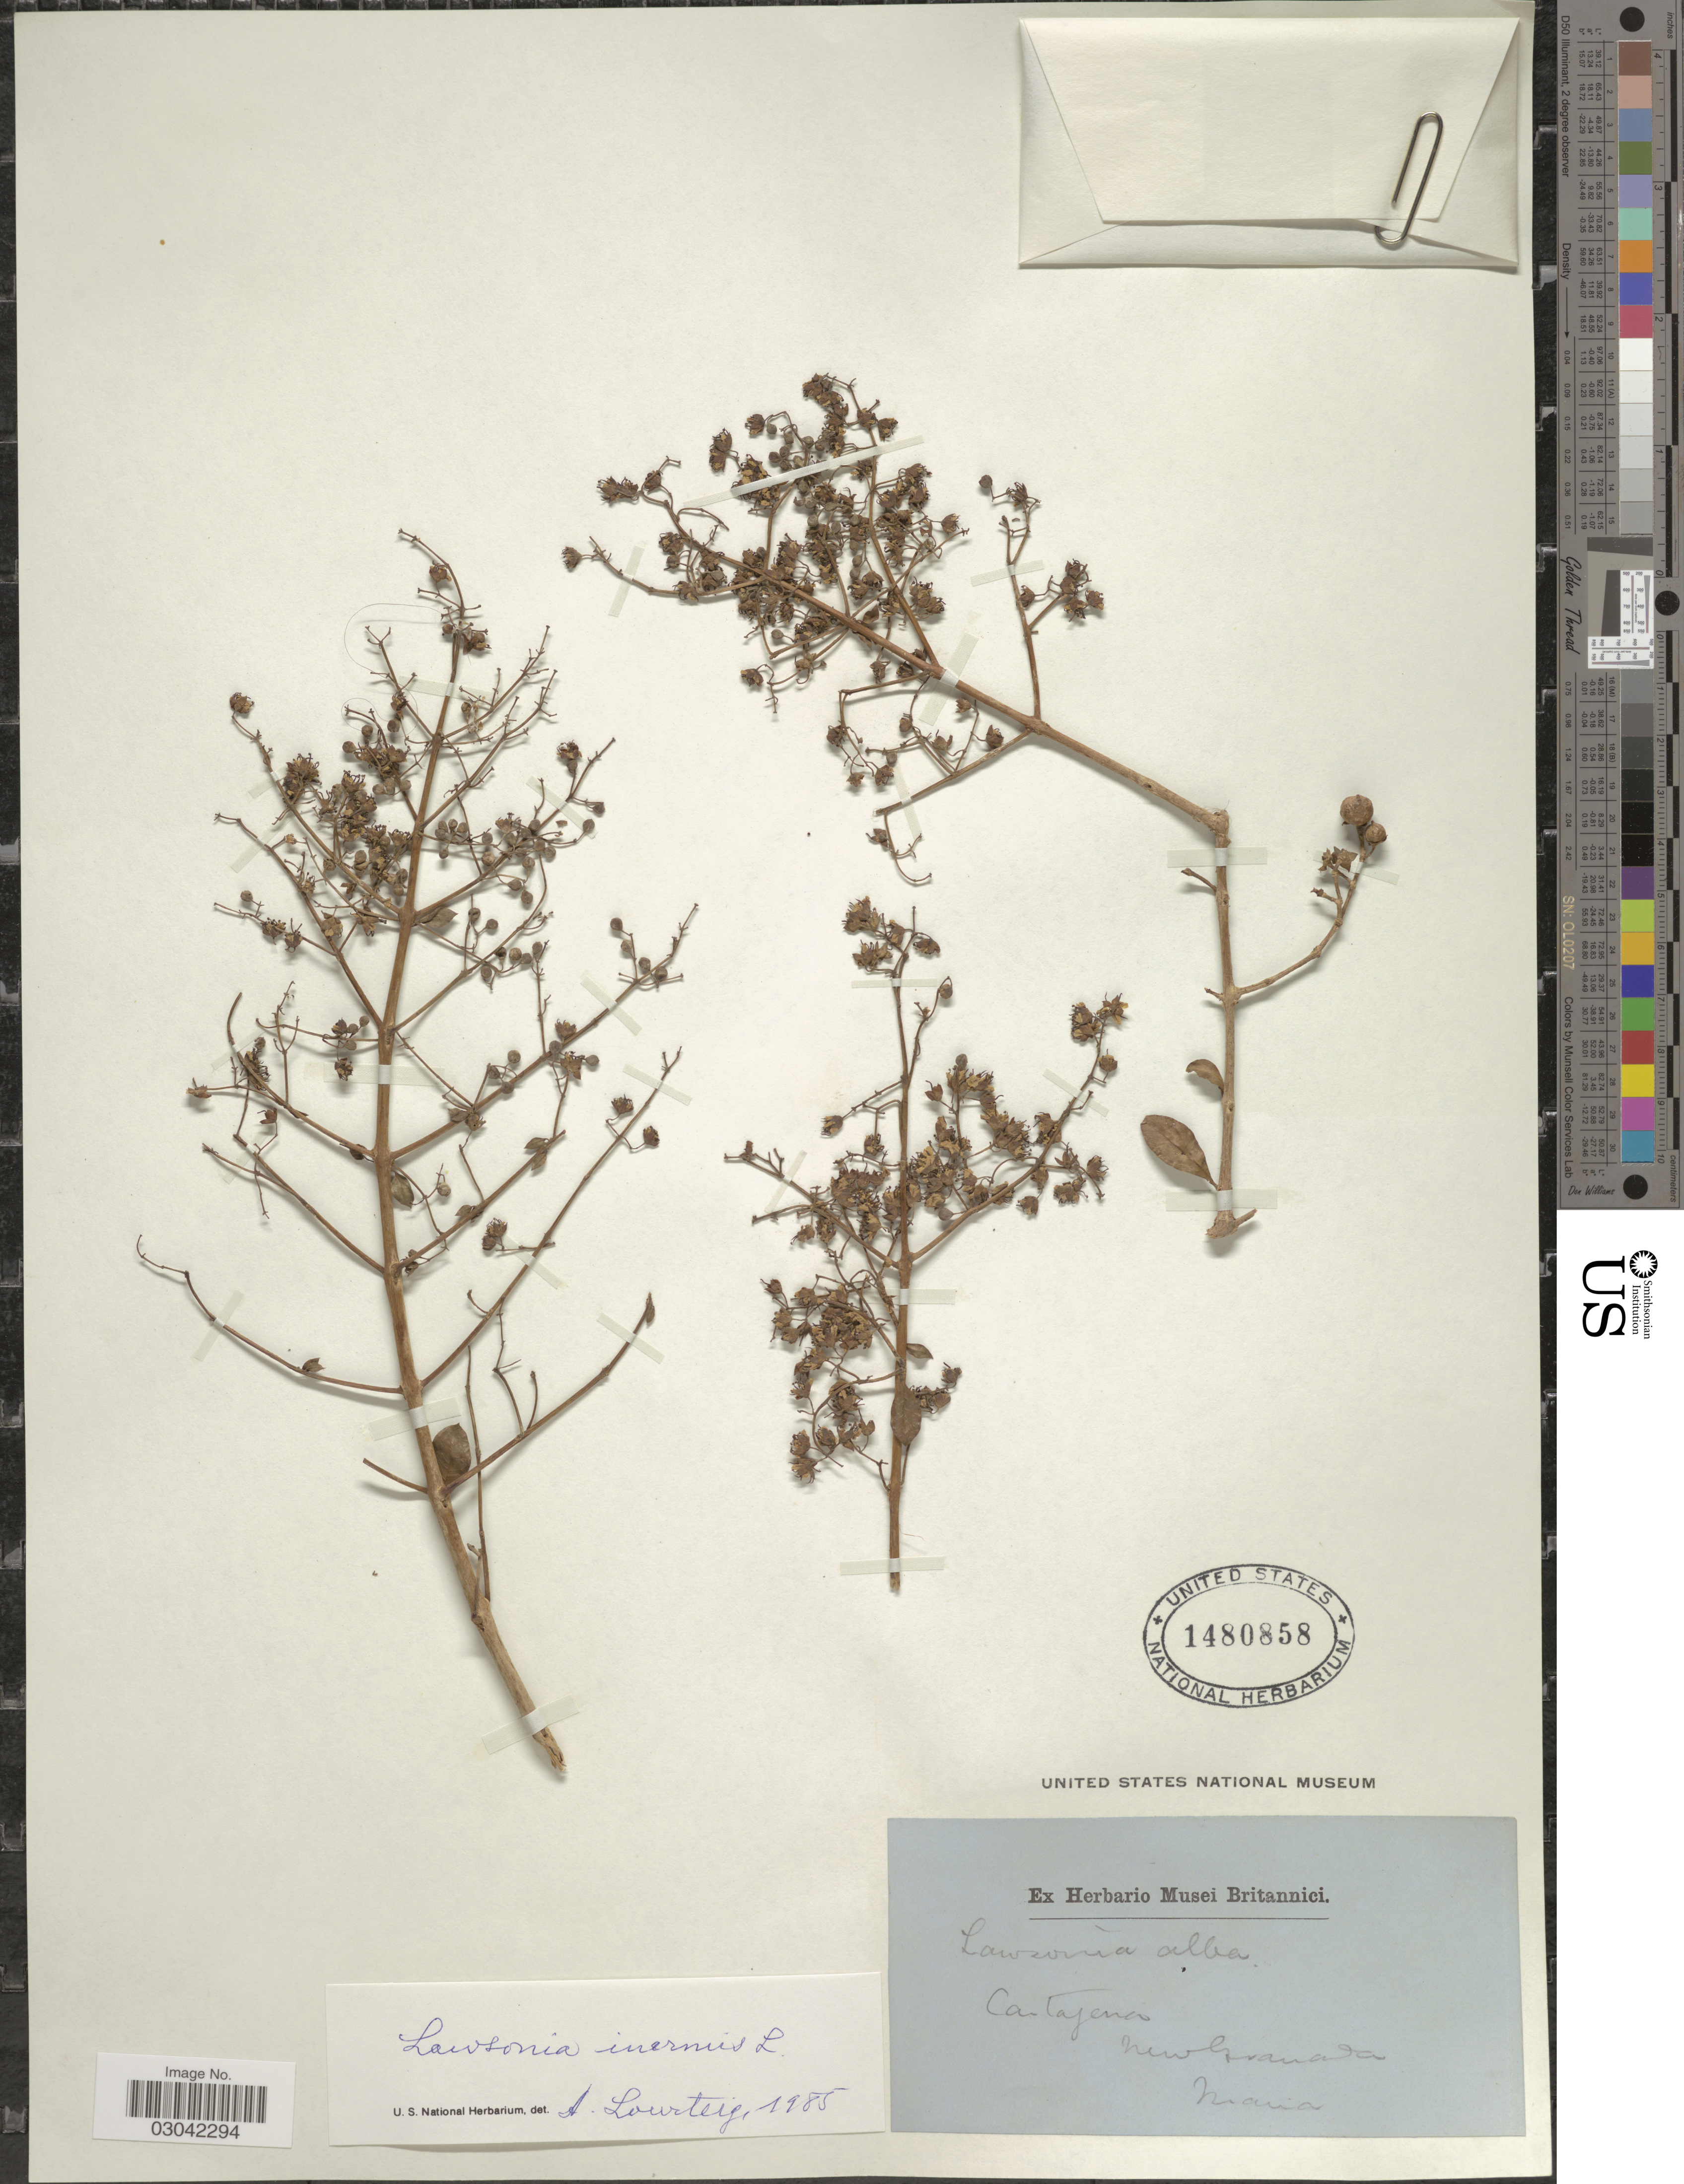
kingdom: Plantae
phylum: Tracheophyta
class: Magnoliopsida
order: Myrtales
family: Lythraceae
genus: Lawsonia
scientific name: Lawsonia inermis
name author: L.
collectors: Maria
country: Colombia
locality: Cartaena. New Granada.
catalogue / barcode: US 1480858